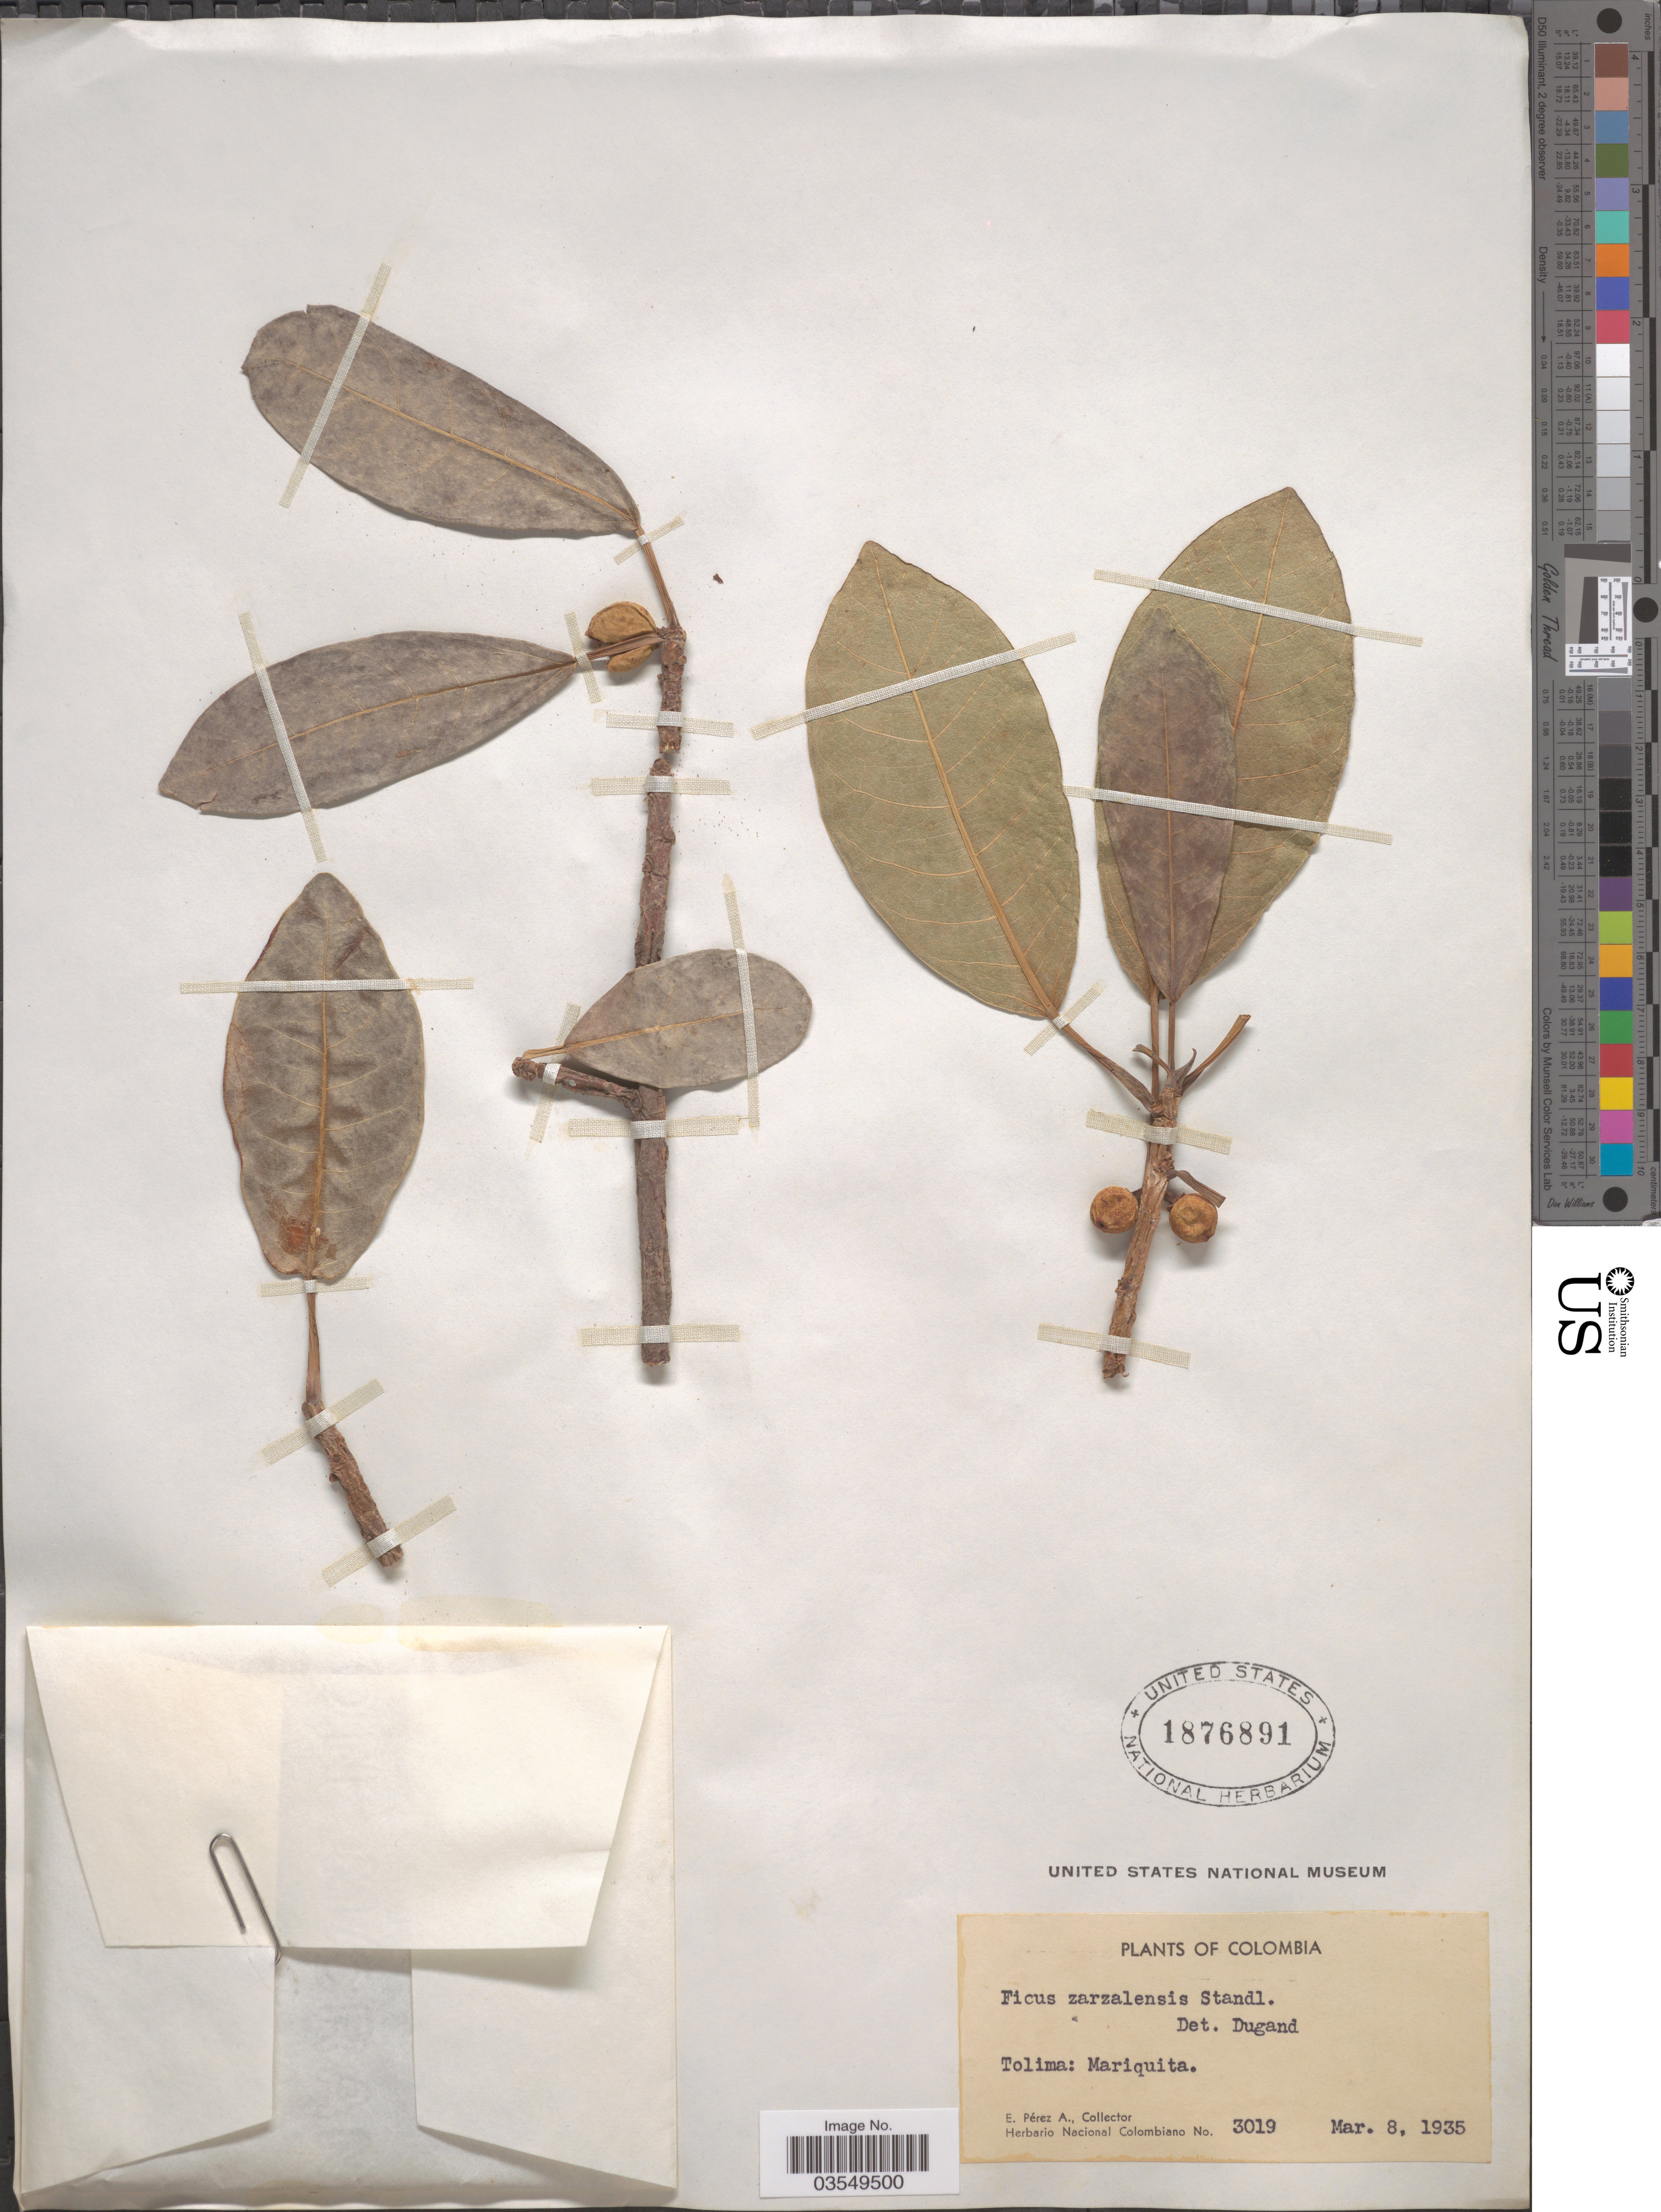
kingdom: Plantae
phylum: Tracheophyta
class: Magnoliopsida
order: Rosales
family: Moraceae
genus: Ficus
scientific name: Ficus zarzalensis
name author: Standl.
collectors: E. Pérez Arbeláez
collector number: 3019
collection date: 1935-03-08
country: Colombia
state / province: Tolima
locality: Mariquita.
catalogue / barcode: US 1876891